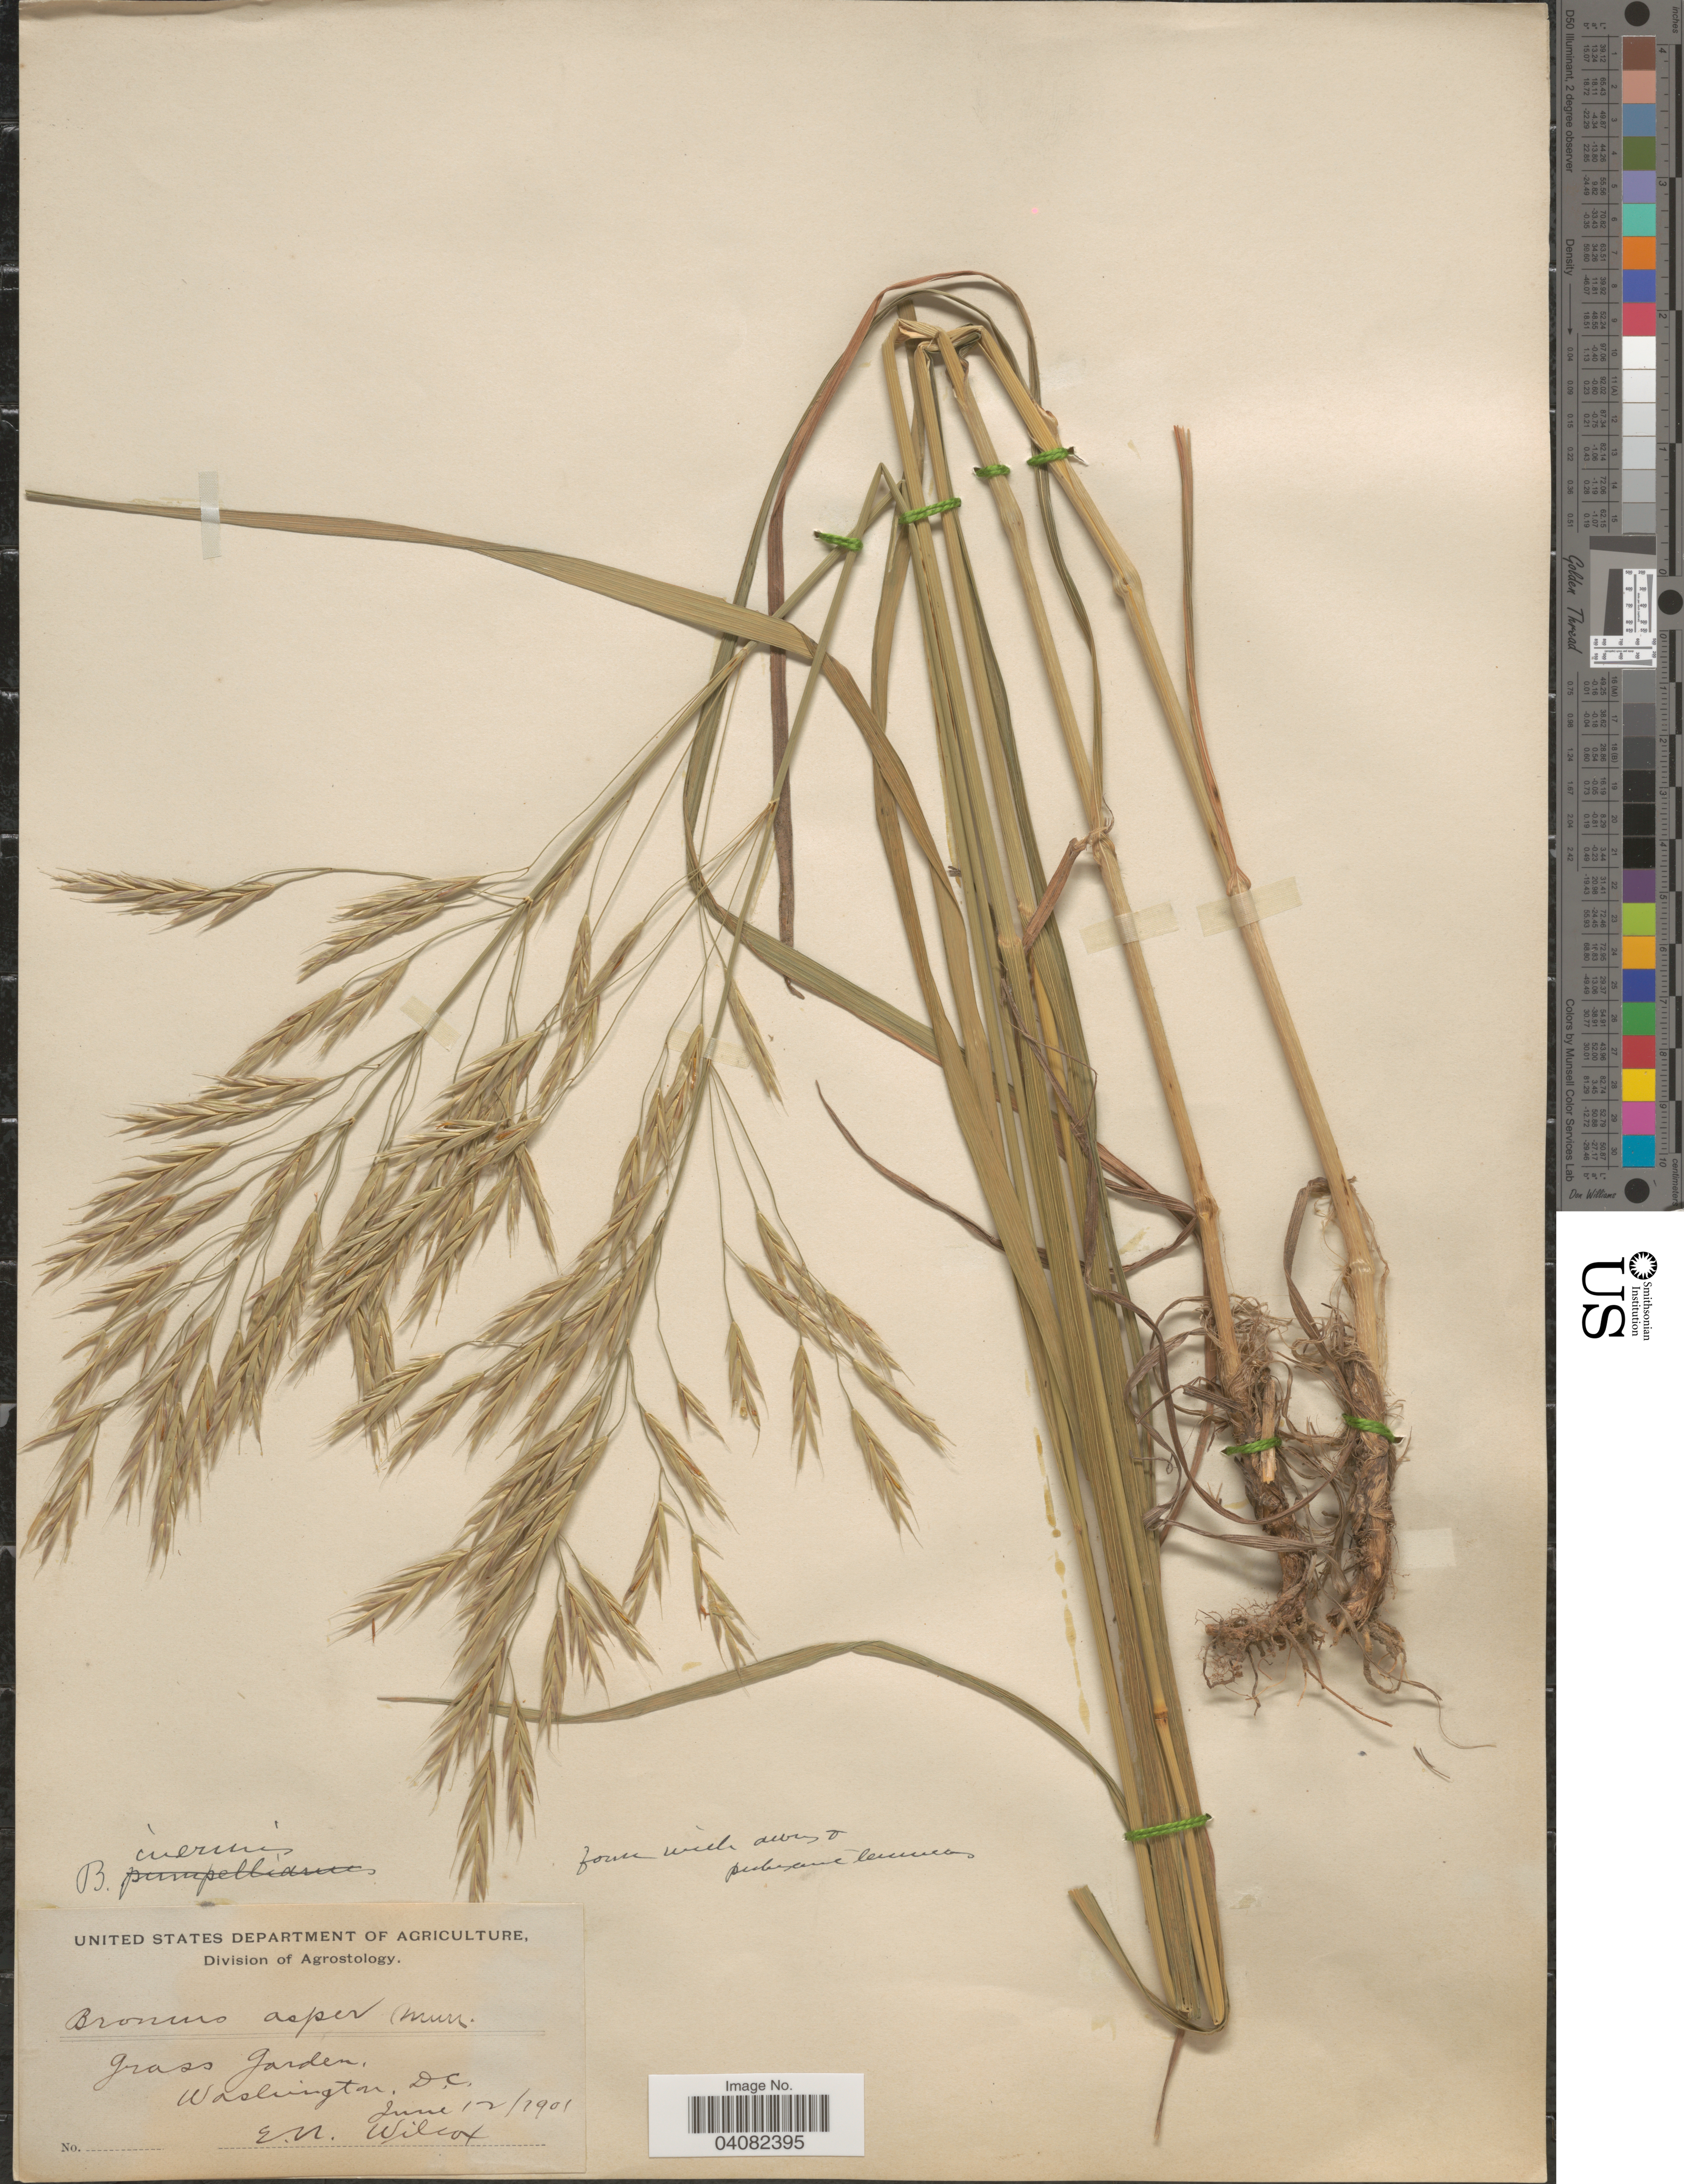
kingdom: Plantae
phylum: Tracheophyta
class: Liliopsida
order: Poales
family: Poaceae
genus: Bromus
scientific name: Bromus inermis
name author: Leyss.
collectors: E. Wilcox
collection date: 1901-06-12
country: United States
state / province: District of Columbia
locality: Grass Garden. Washington, D.C.